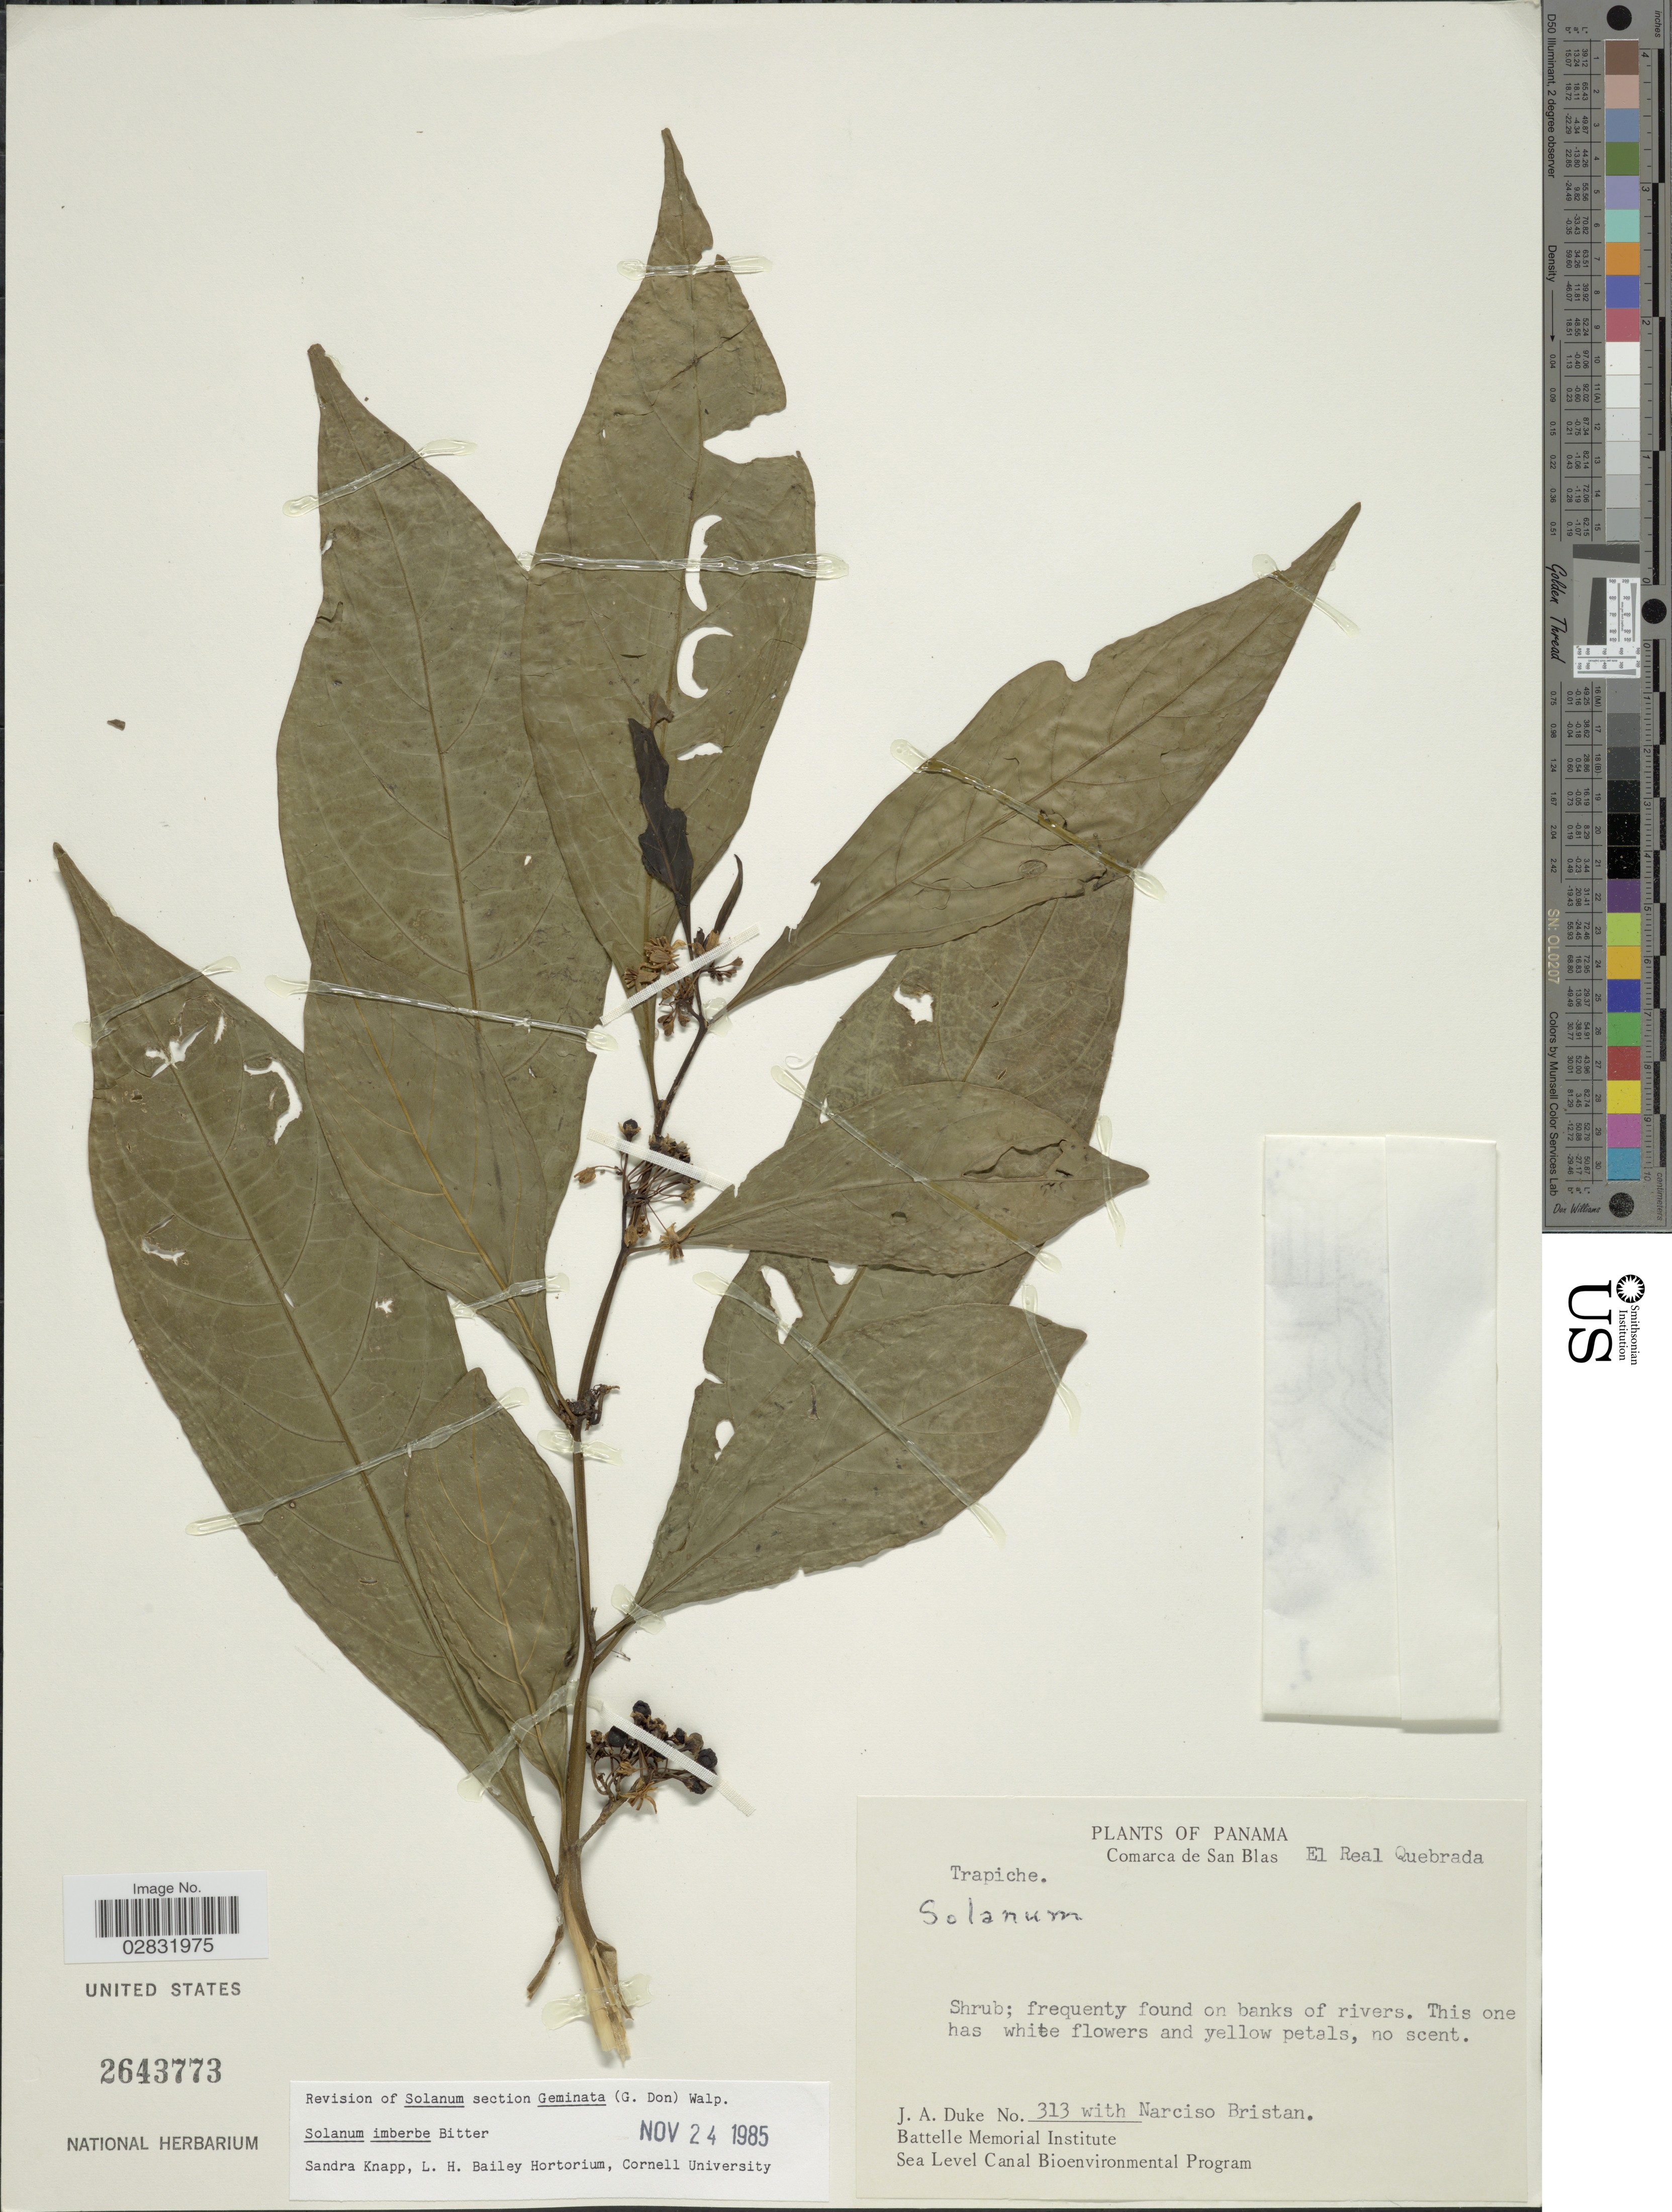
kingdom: Plantae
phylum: Tracheophyta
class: Magnoliopsida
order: Solanales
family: Solanaceae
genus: Solanum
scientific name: Solanum imberbe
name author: Bitter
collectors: J. A. Duke & N. Bristan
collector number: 313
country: Panama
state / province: Kuna Yala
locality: Comarca de San Blas, El Real Quebrada.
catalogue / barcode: US 2643773